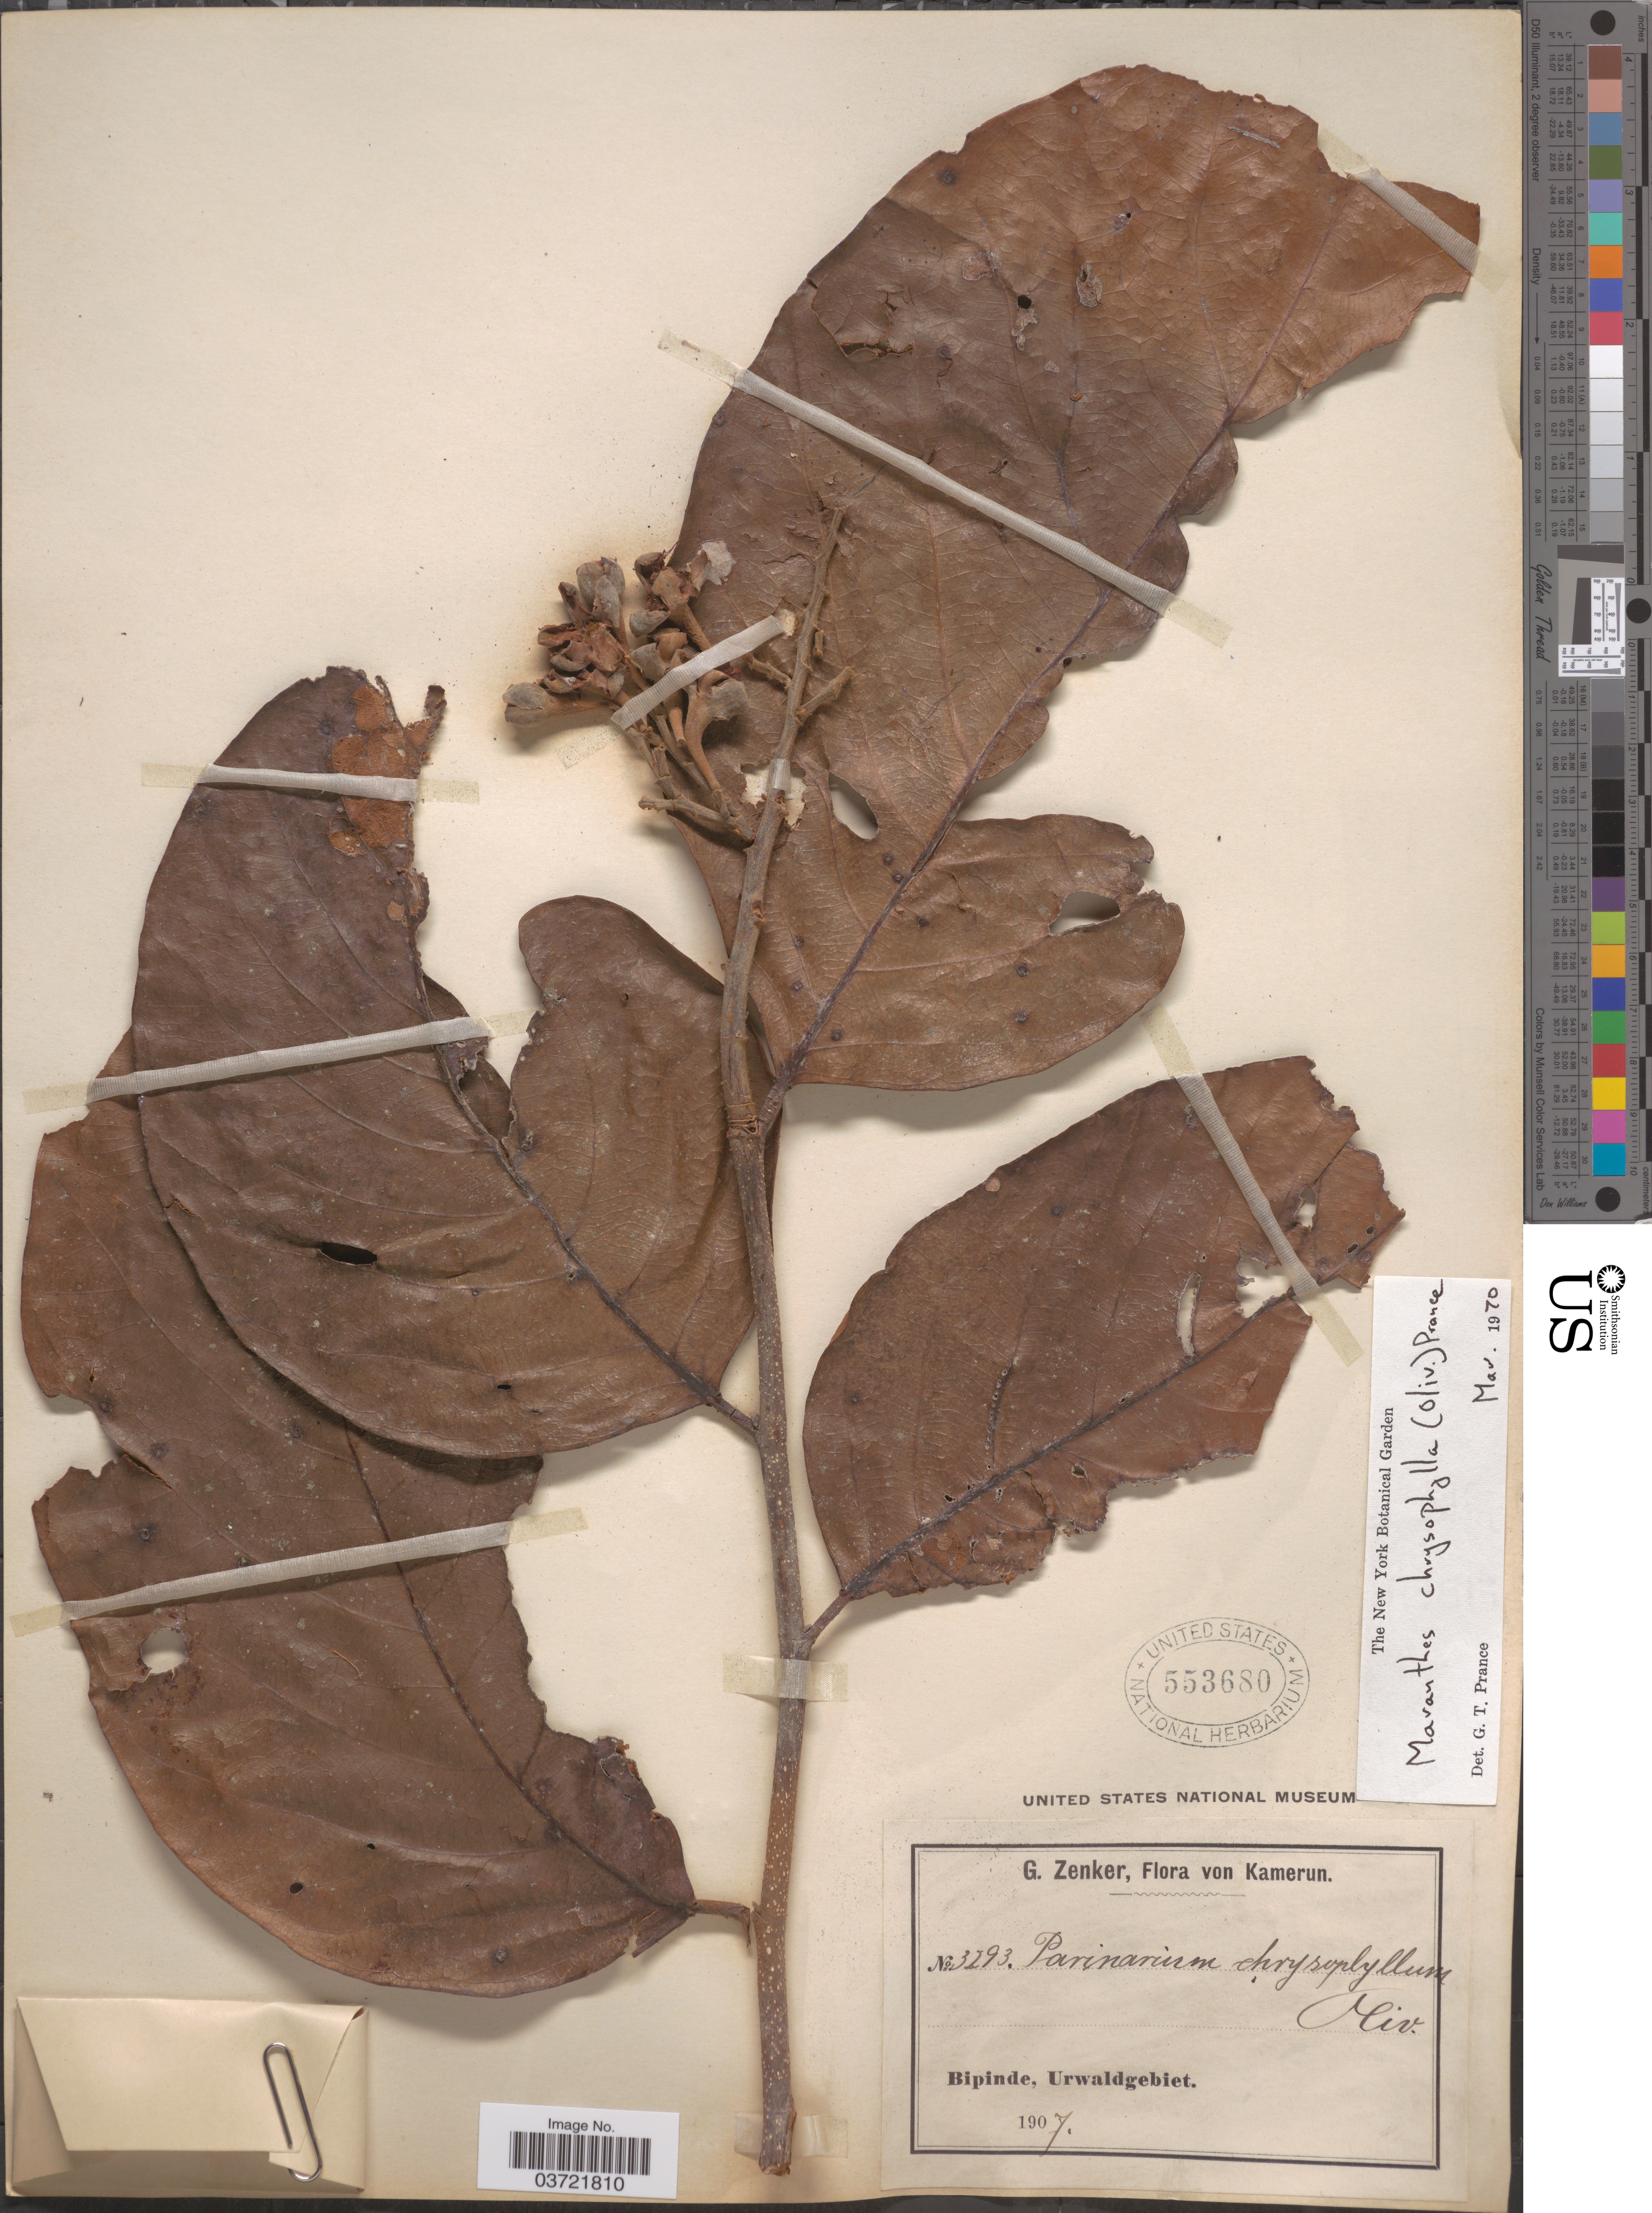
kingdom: Plantae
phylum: Tracheophyta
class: Magnoliopsida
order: Malpighiales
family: Chrysobalanaceae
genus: Maranthes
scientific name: Maranthes chrysophylla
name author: (Oliv.) Prance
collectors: G. A. Zenker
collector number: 3293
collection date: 1907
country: Cameroon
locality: Bipinde, Urwaldgebiet.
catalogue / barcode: US 553680